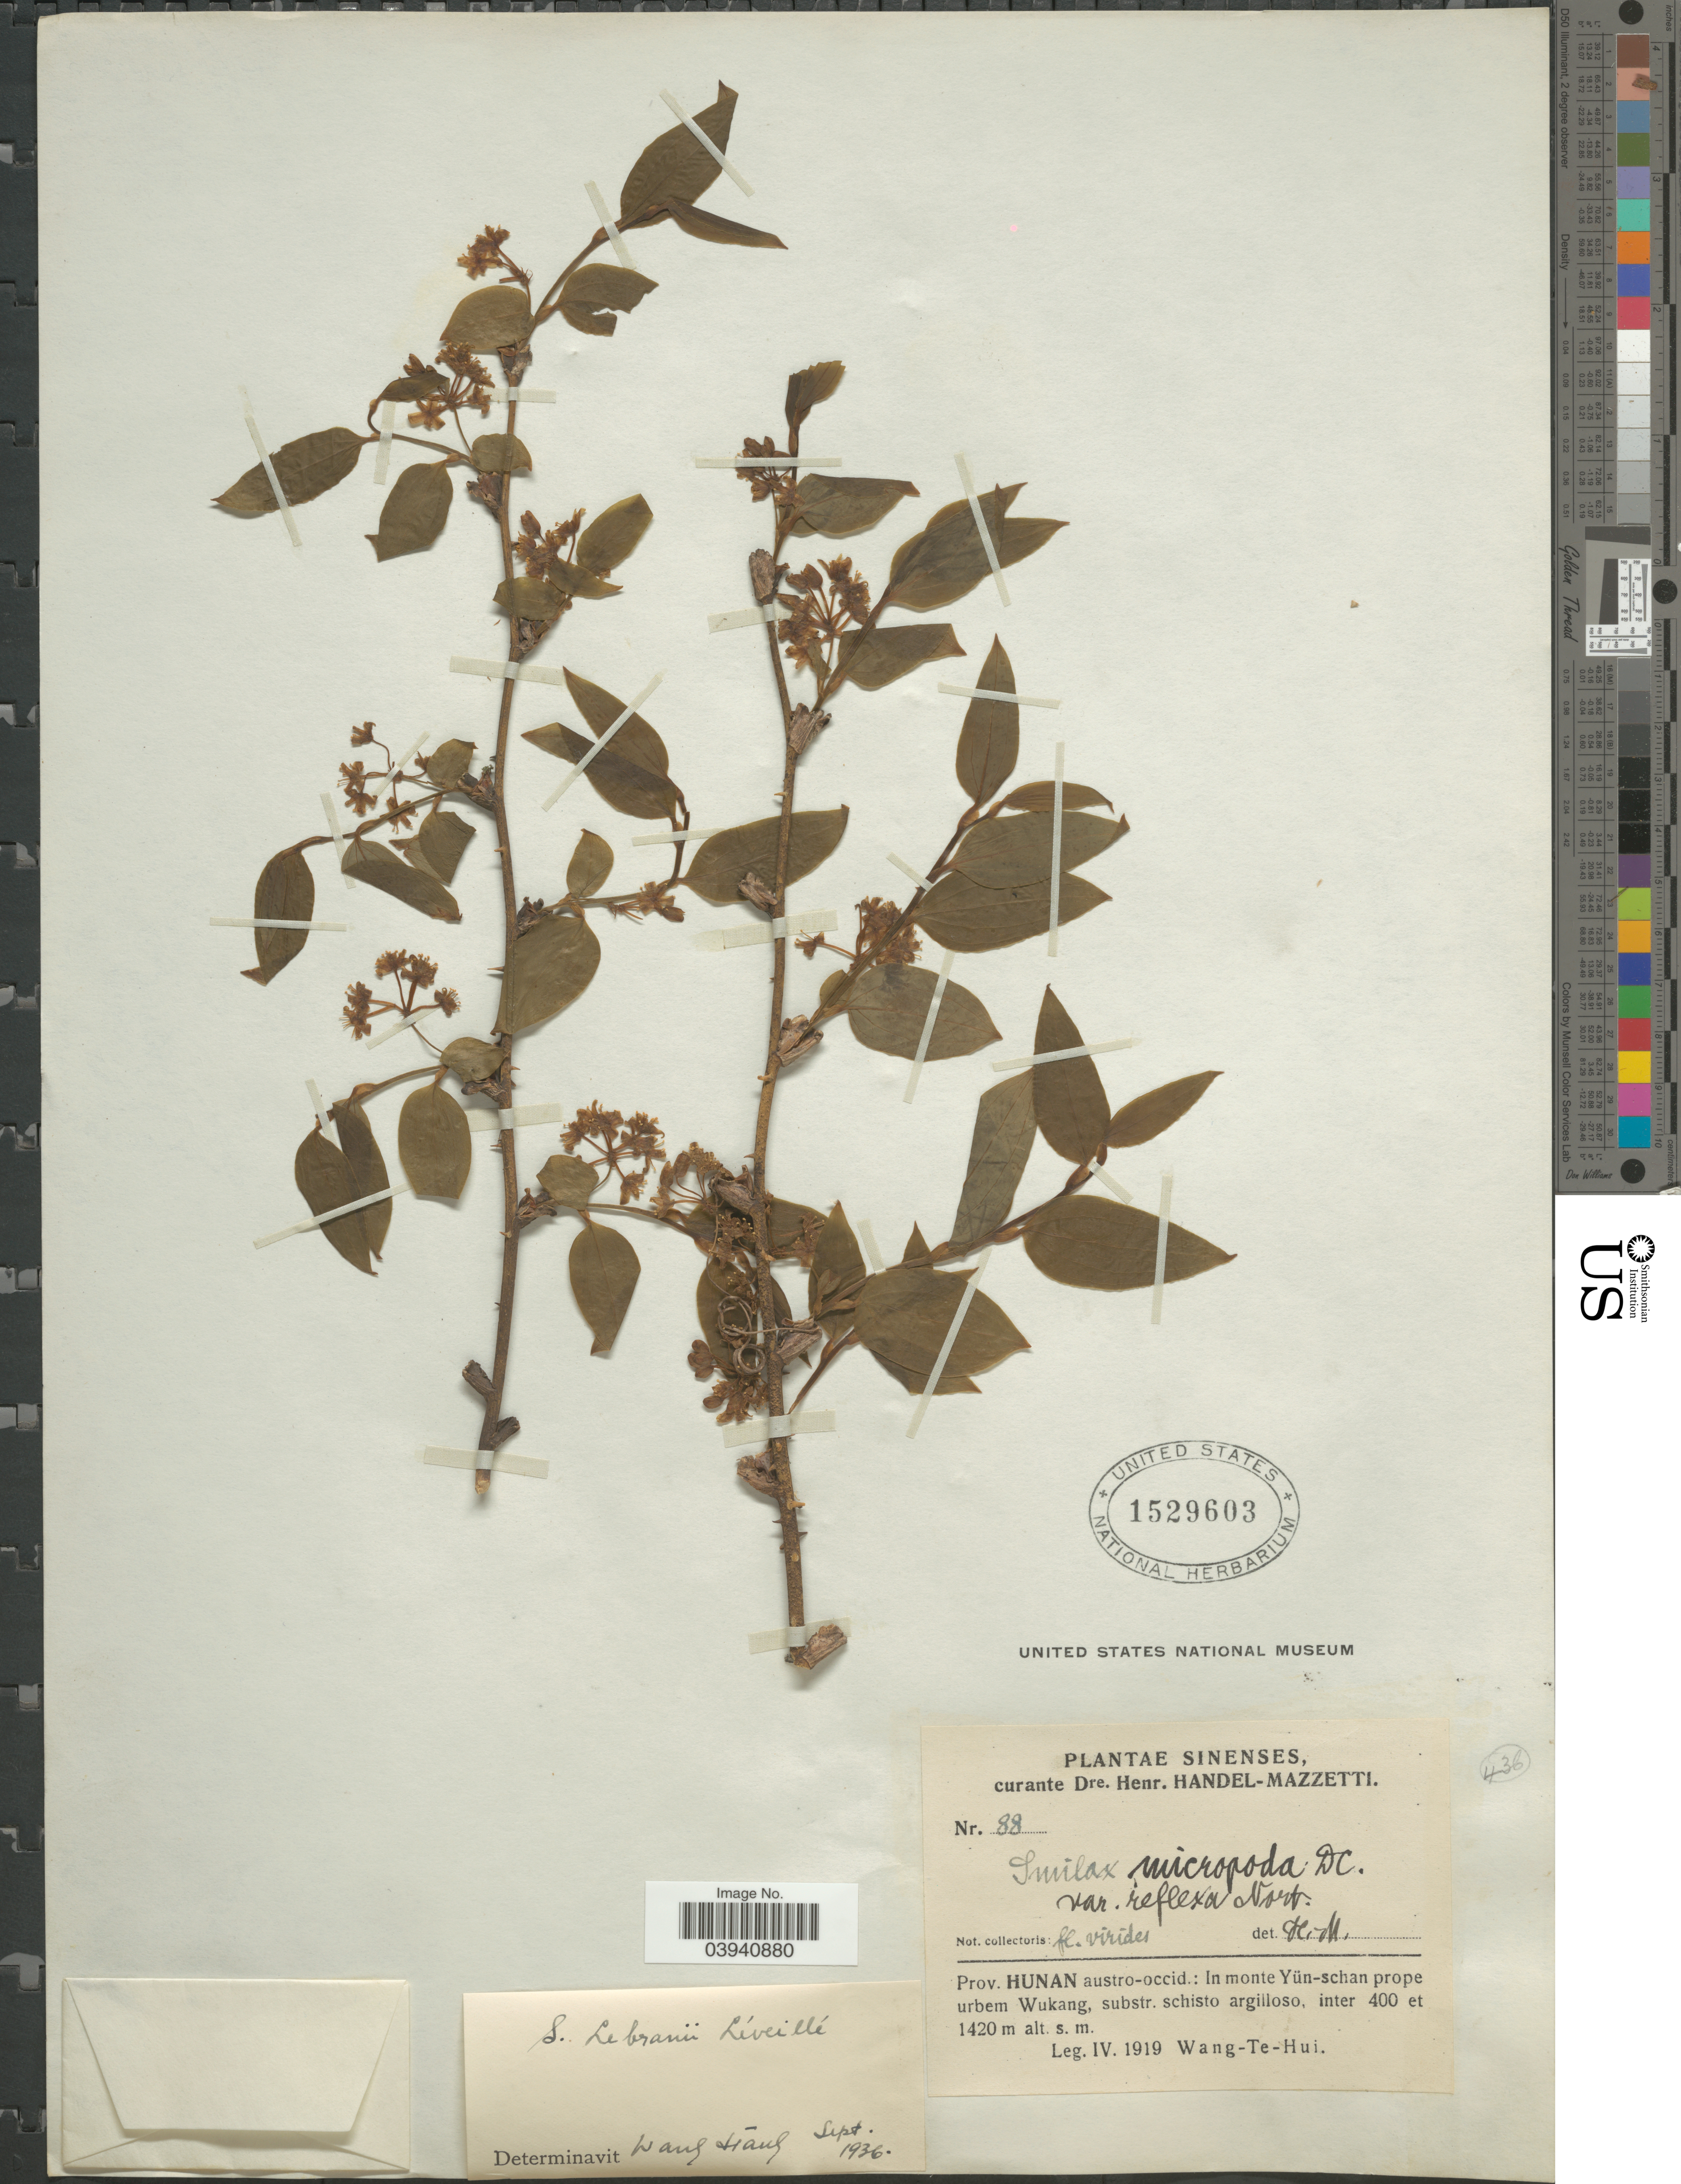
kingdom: Plantae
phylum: Tracheophyta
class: Liliopsida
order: Liliales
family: Smilacaceae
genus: Smilax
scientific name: Smilax lebrunii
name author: H. Lév.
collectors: T. H. Wang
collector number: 88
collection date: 1919-04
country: China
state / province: Hunan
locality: Sinenses. Prov. Hunan austro-occid.: In monte Yün-schan prope urbem Wukang, substr. schisto argilloso.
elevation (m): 400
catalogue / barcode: US 1529603